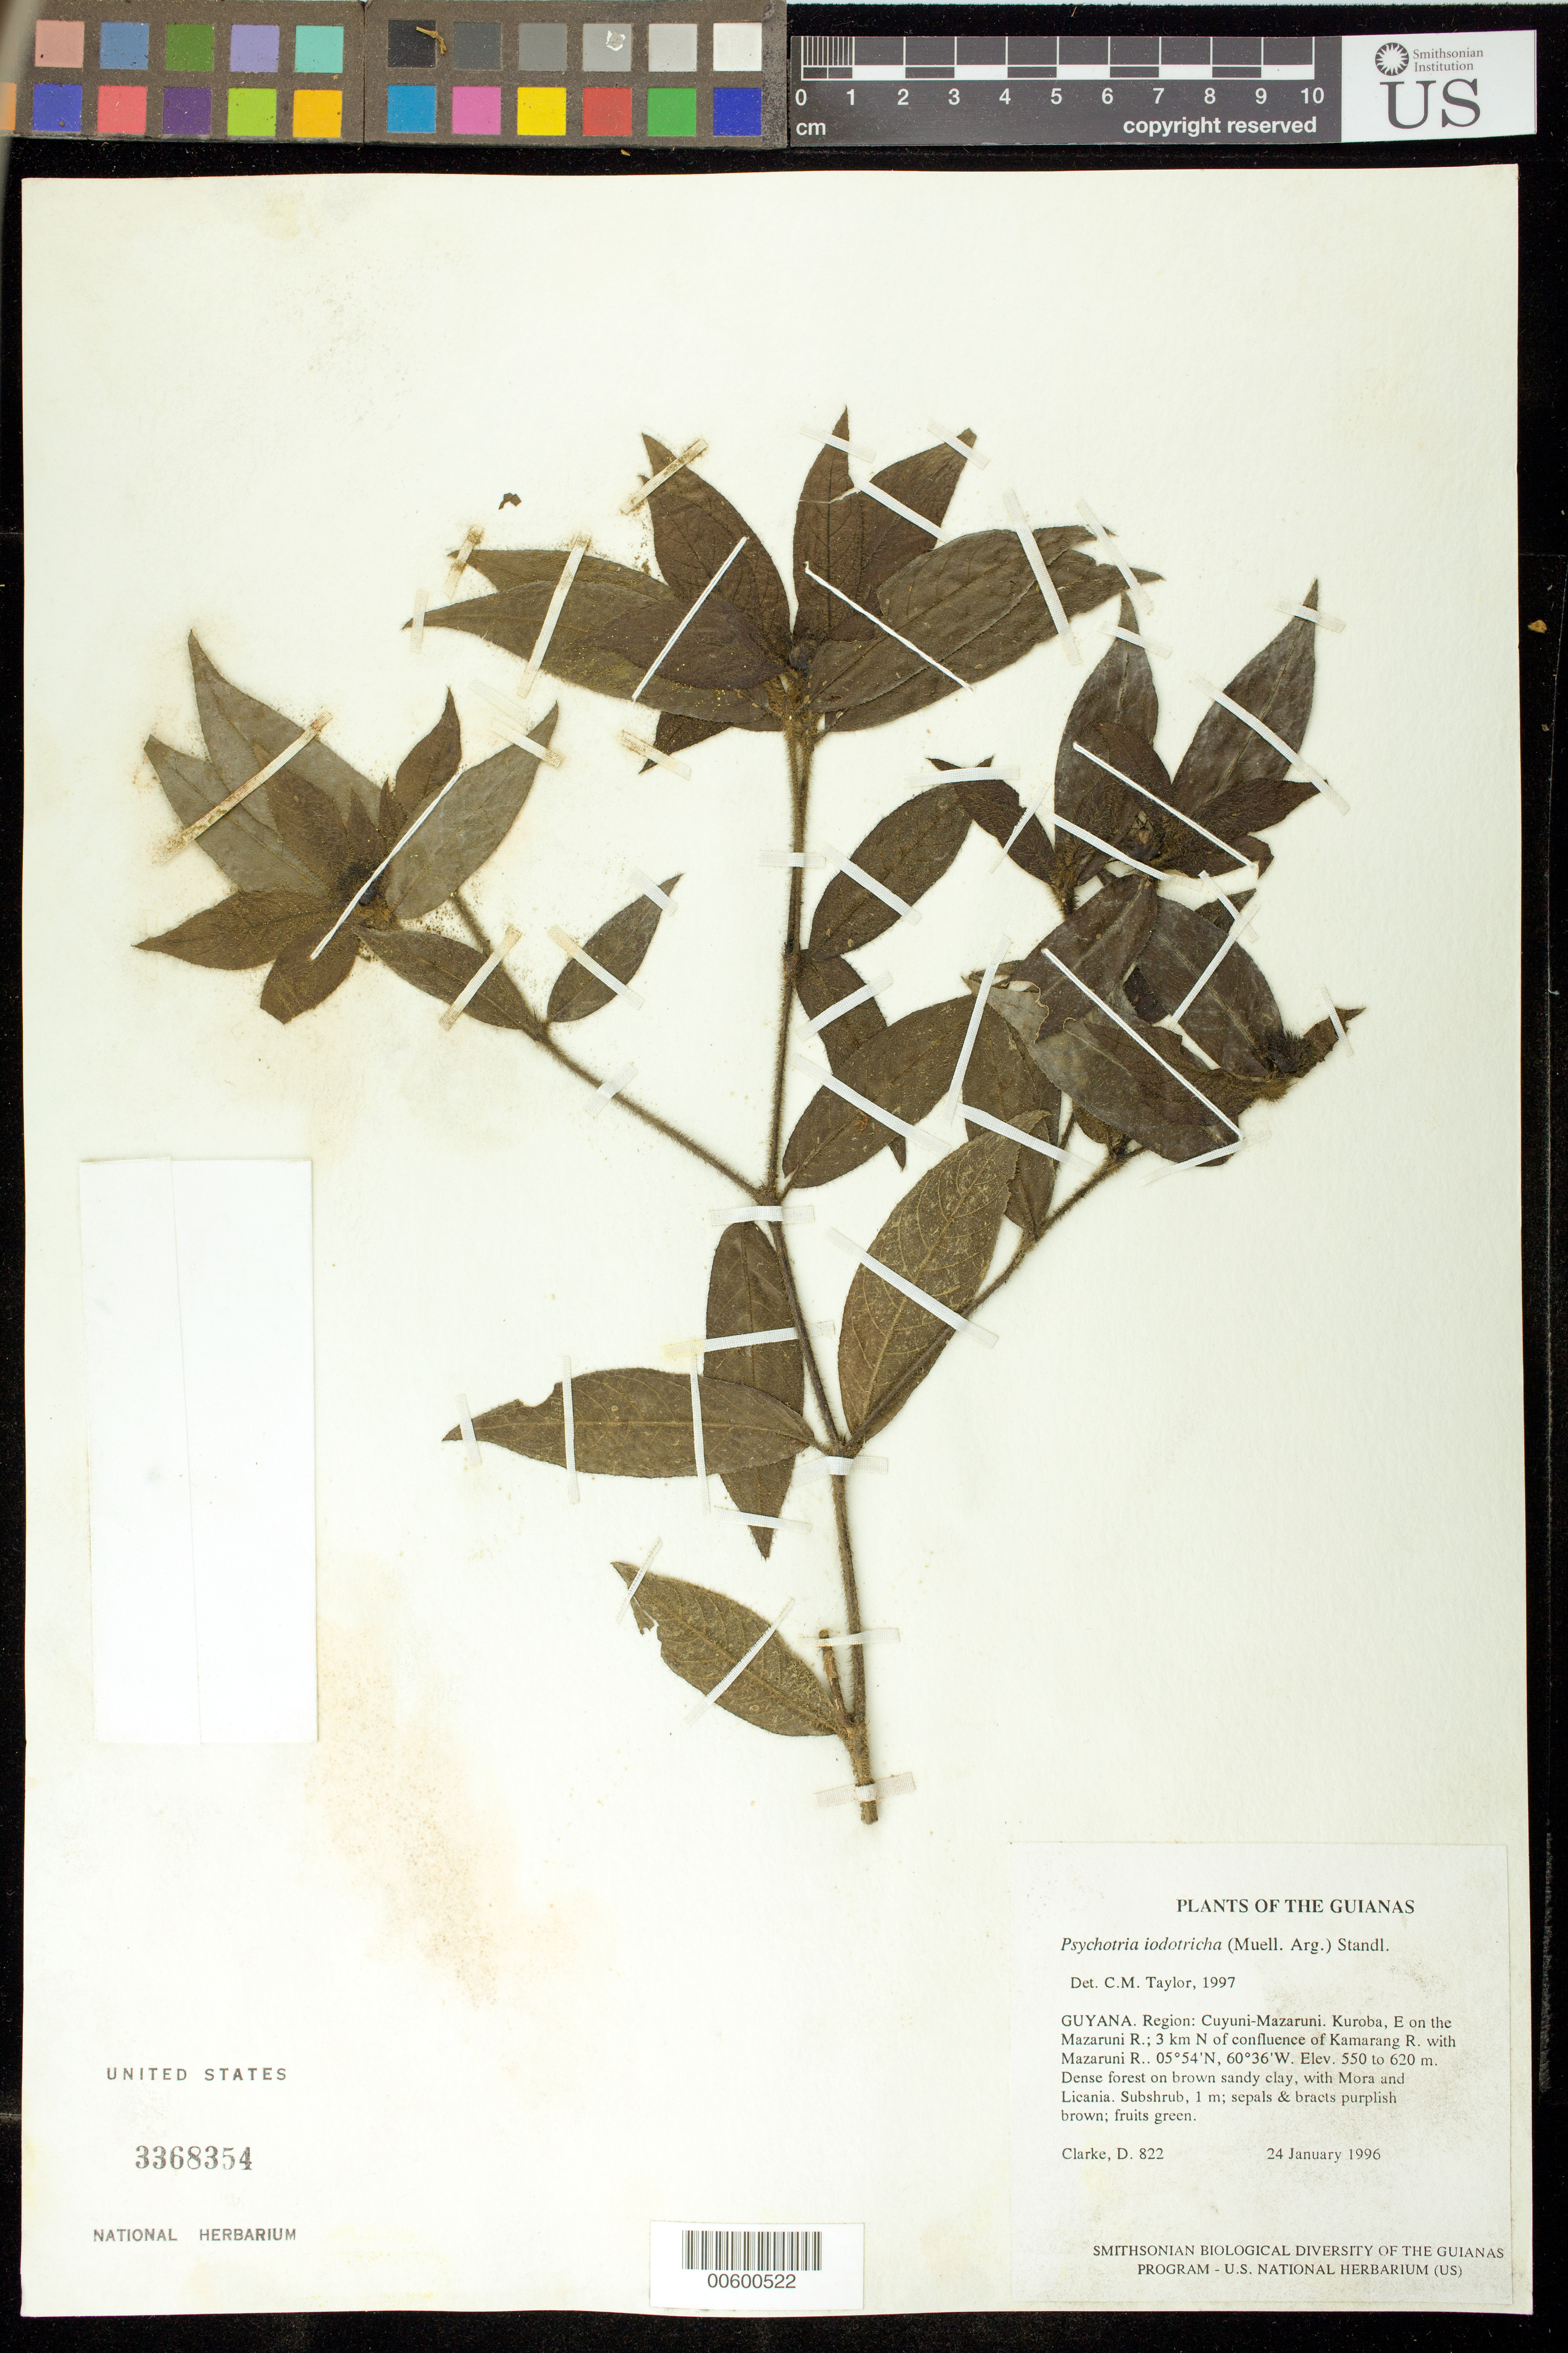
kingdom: Plantae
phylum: Tracheophyta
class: Magnoliopsida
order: Gentianales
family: Rubiaceae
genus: Palicourea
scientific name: Palicourea iodotricha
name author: (Müll. Arg.) Delprete & J.H. Kirkbr.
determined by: Kirkbride, J. H., Jr.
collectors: H. D. Clarke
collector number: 822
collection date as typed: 24 January 1996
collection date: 1996-01-24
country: Guyana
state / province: Cuyuni-Mazaruni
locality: Kuroba, E on the Mazaruni R.; 3 km N of confluence of Kamarang R. with Mazaruni R.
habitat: Dense forest on brown sandy clay, with Mora and Licania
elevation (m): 550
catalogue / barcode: US 3368354